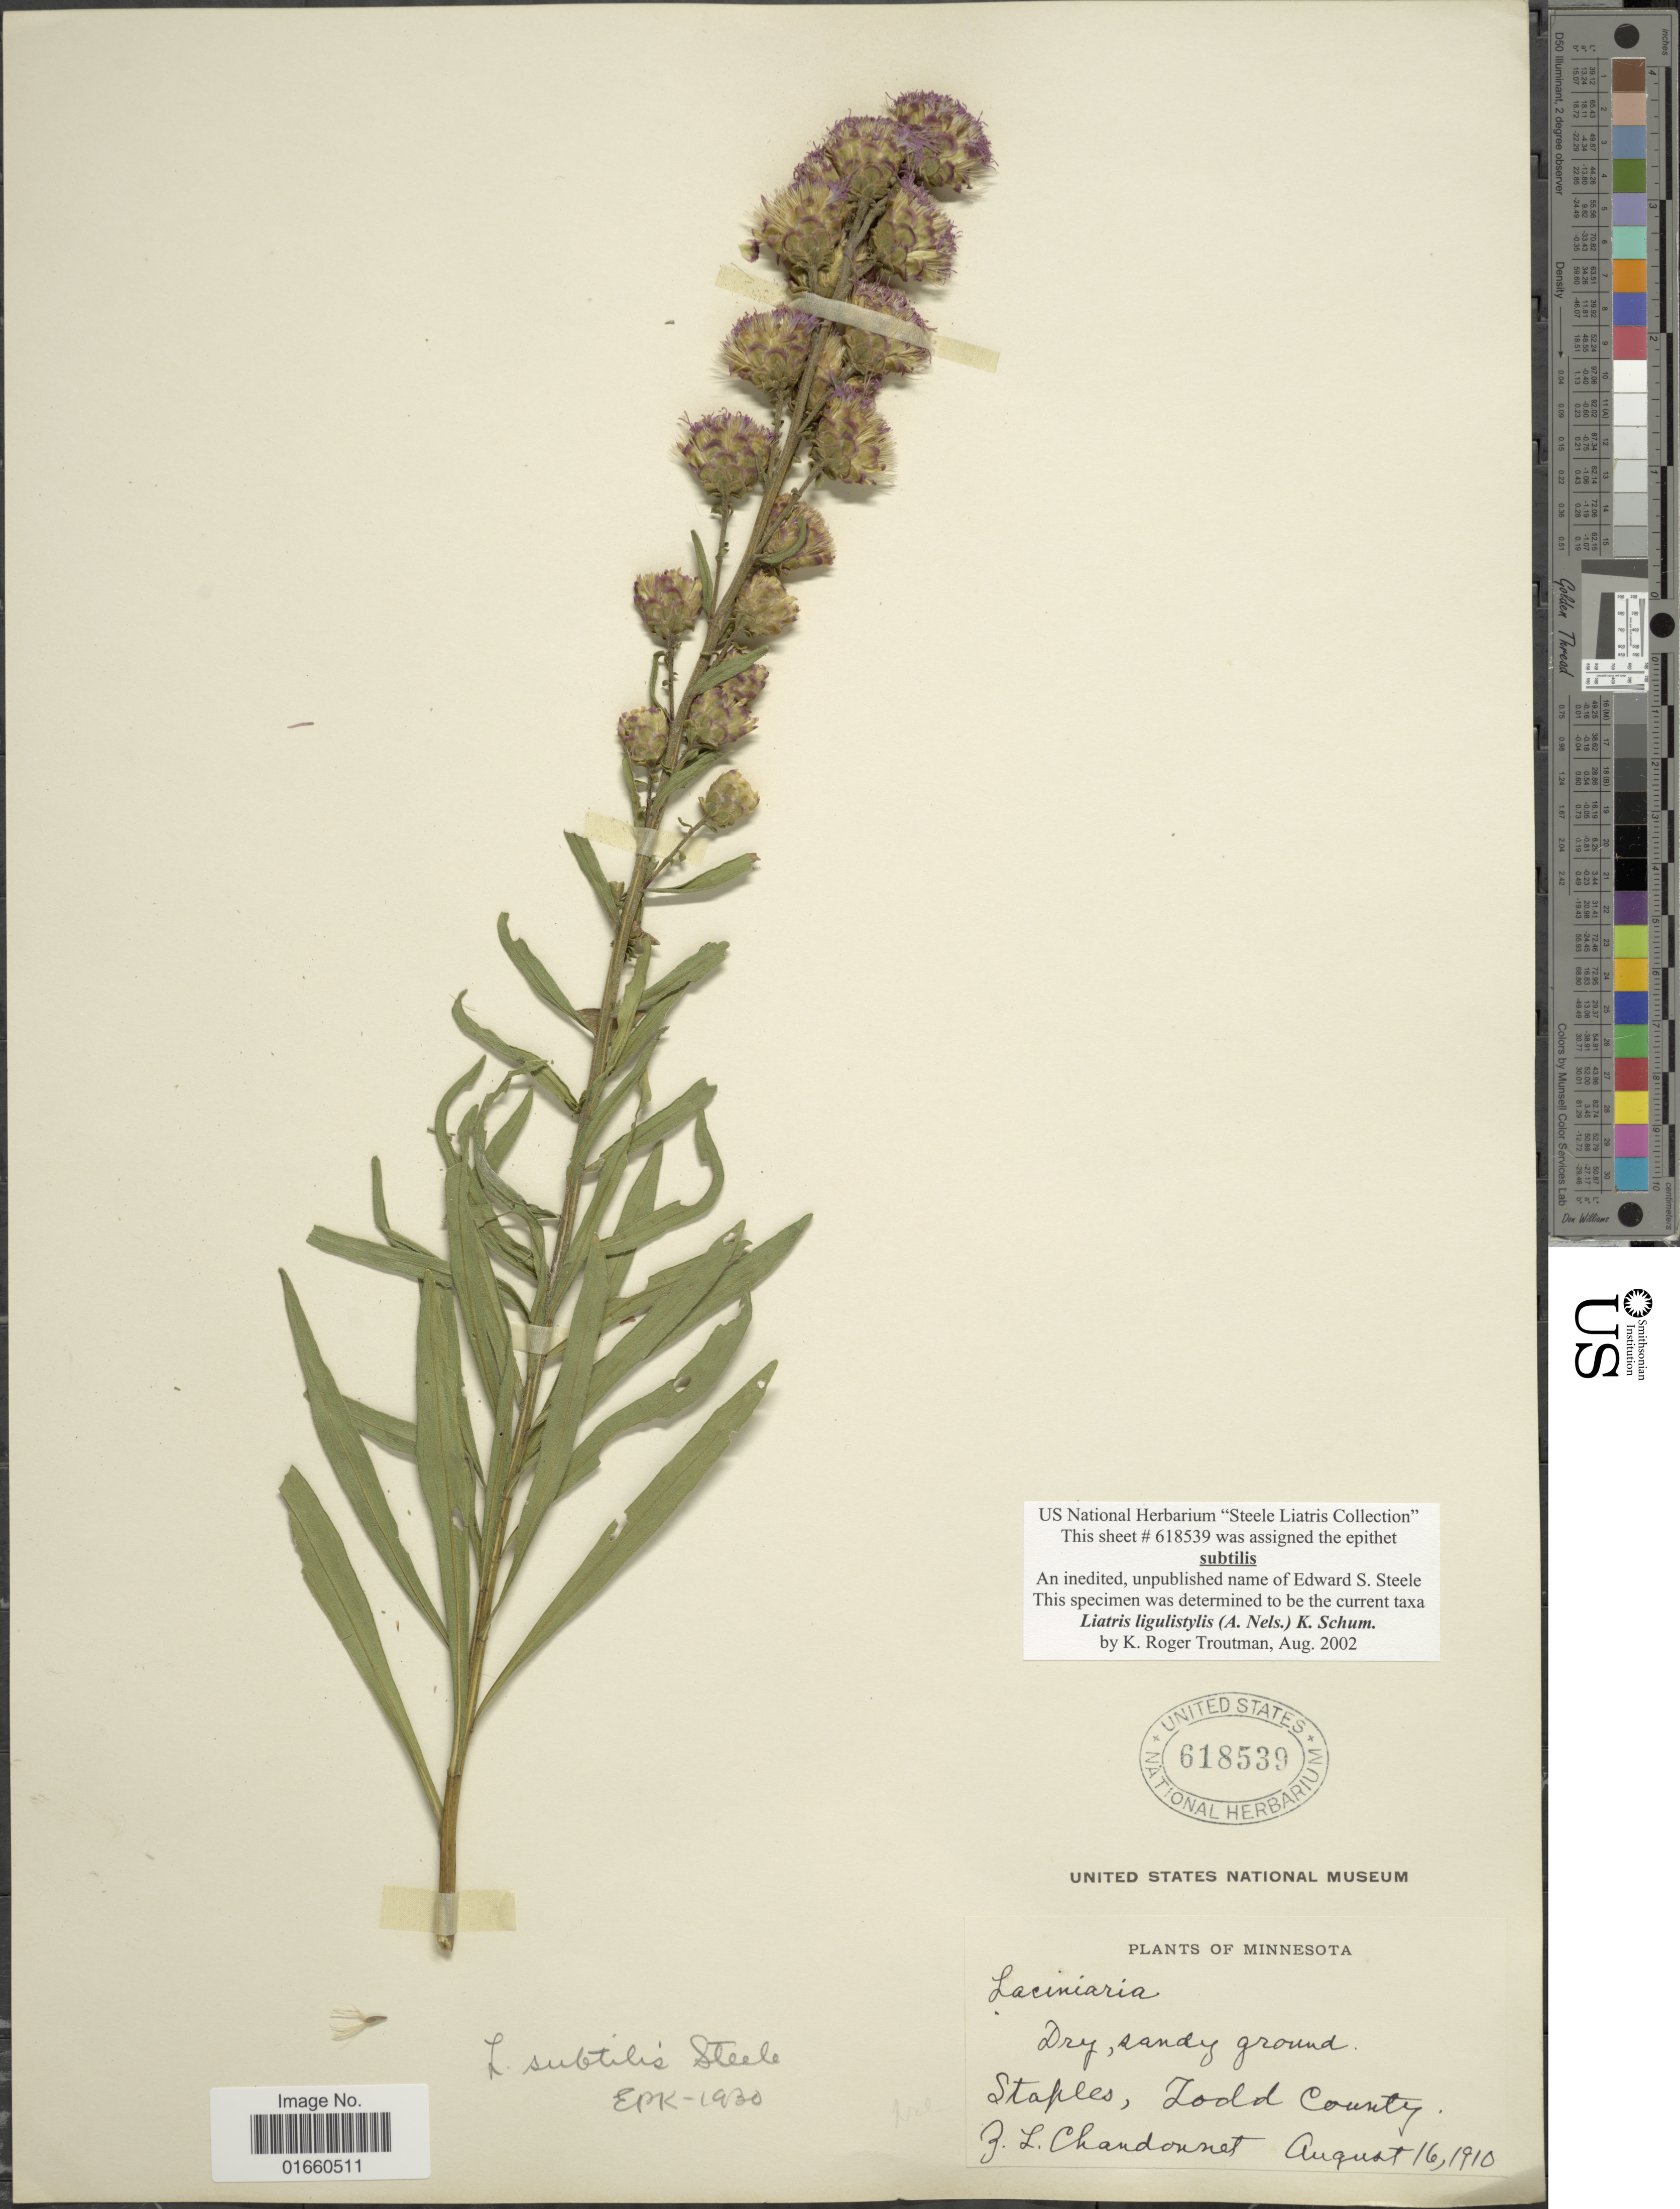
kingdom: Plantae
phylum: Tracheophyta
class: Magnoliopsida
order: Asterales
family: Asteraceae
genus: Liatris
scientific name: Liatris ligulistylis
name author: (A. Nelson) K. Schum.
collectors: Z. Chandonnet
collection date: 1910-08-16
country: United States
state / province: Minnesota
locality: Staples, Todd County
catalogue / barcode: US 618539